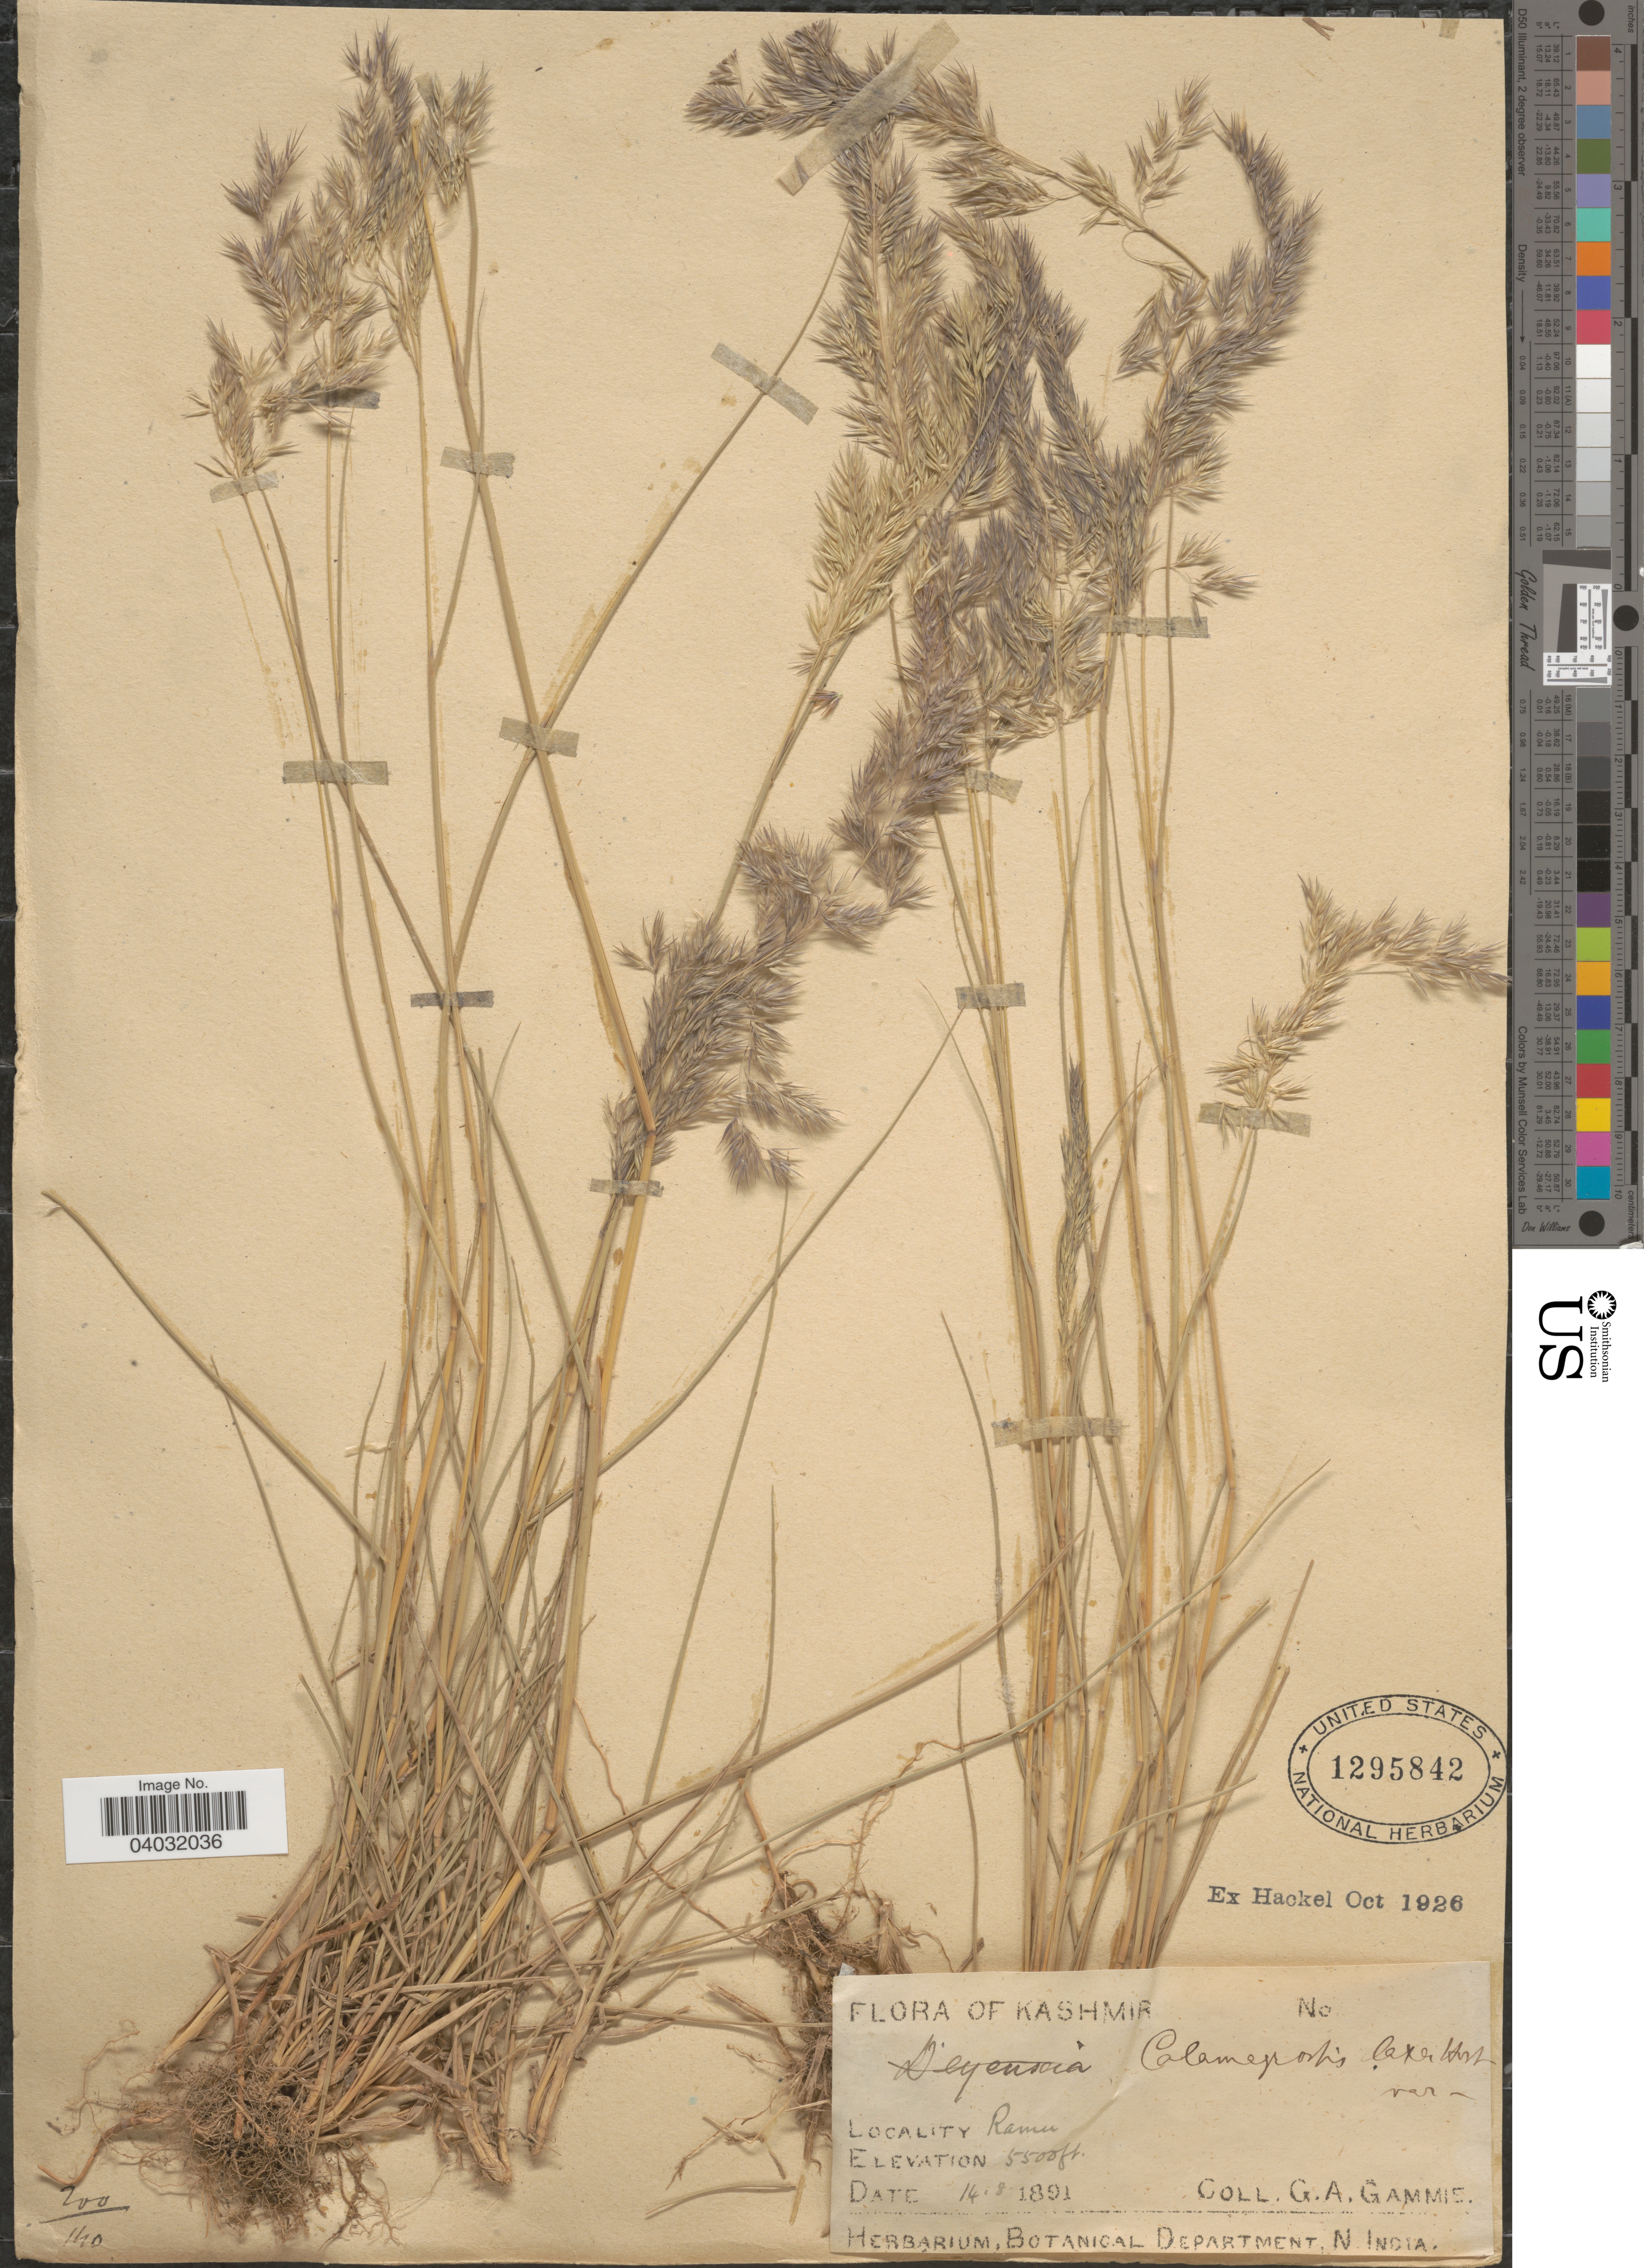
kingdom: Plantae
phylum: Tracheophyta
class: Liliopsida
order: Poales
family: Poaceae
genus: Calamagrostis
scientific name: Calamagrostis epigeios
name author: (L.) Roth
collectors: G. Gammie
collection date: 1891-08-14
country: India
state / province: Jammu and Kashmir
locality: Kashmir. Ramu.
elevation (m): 1676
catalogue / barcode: US 1295842